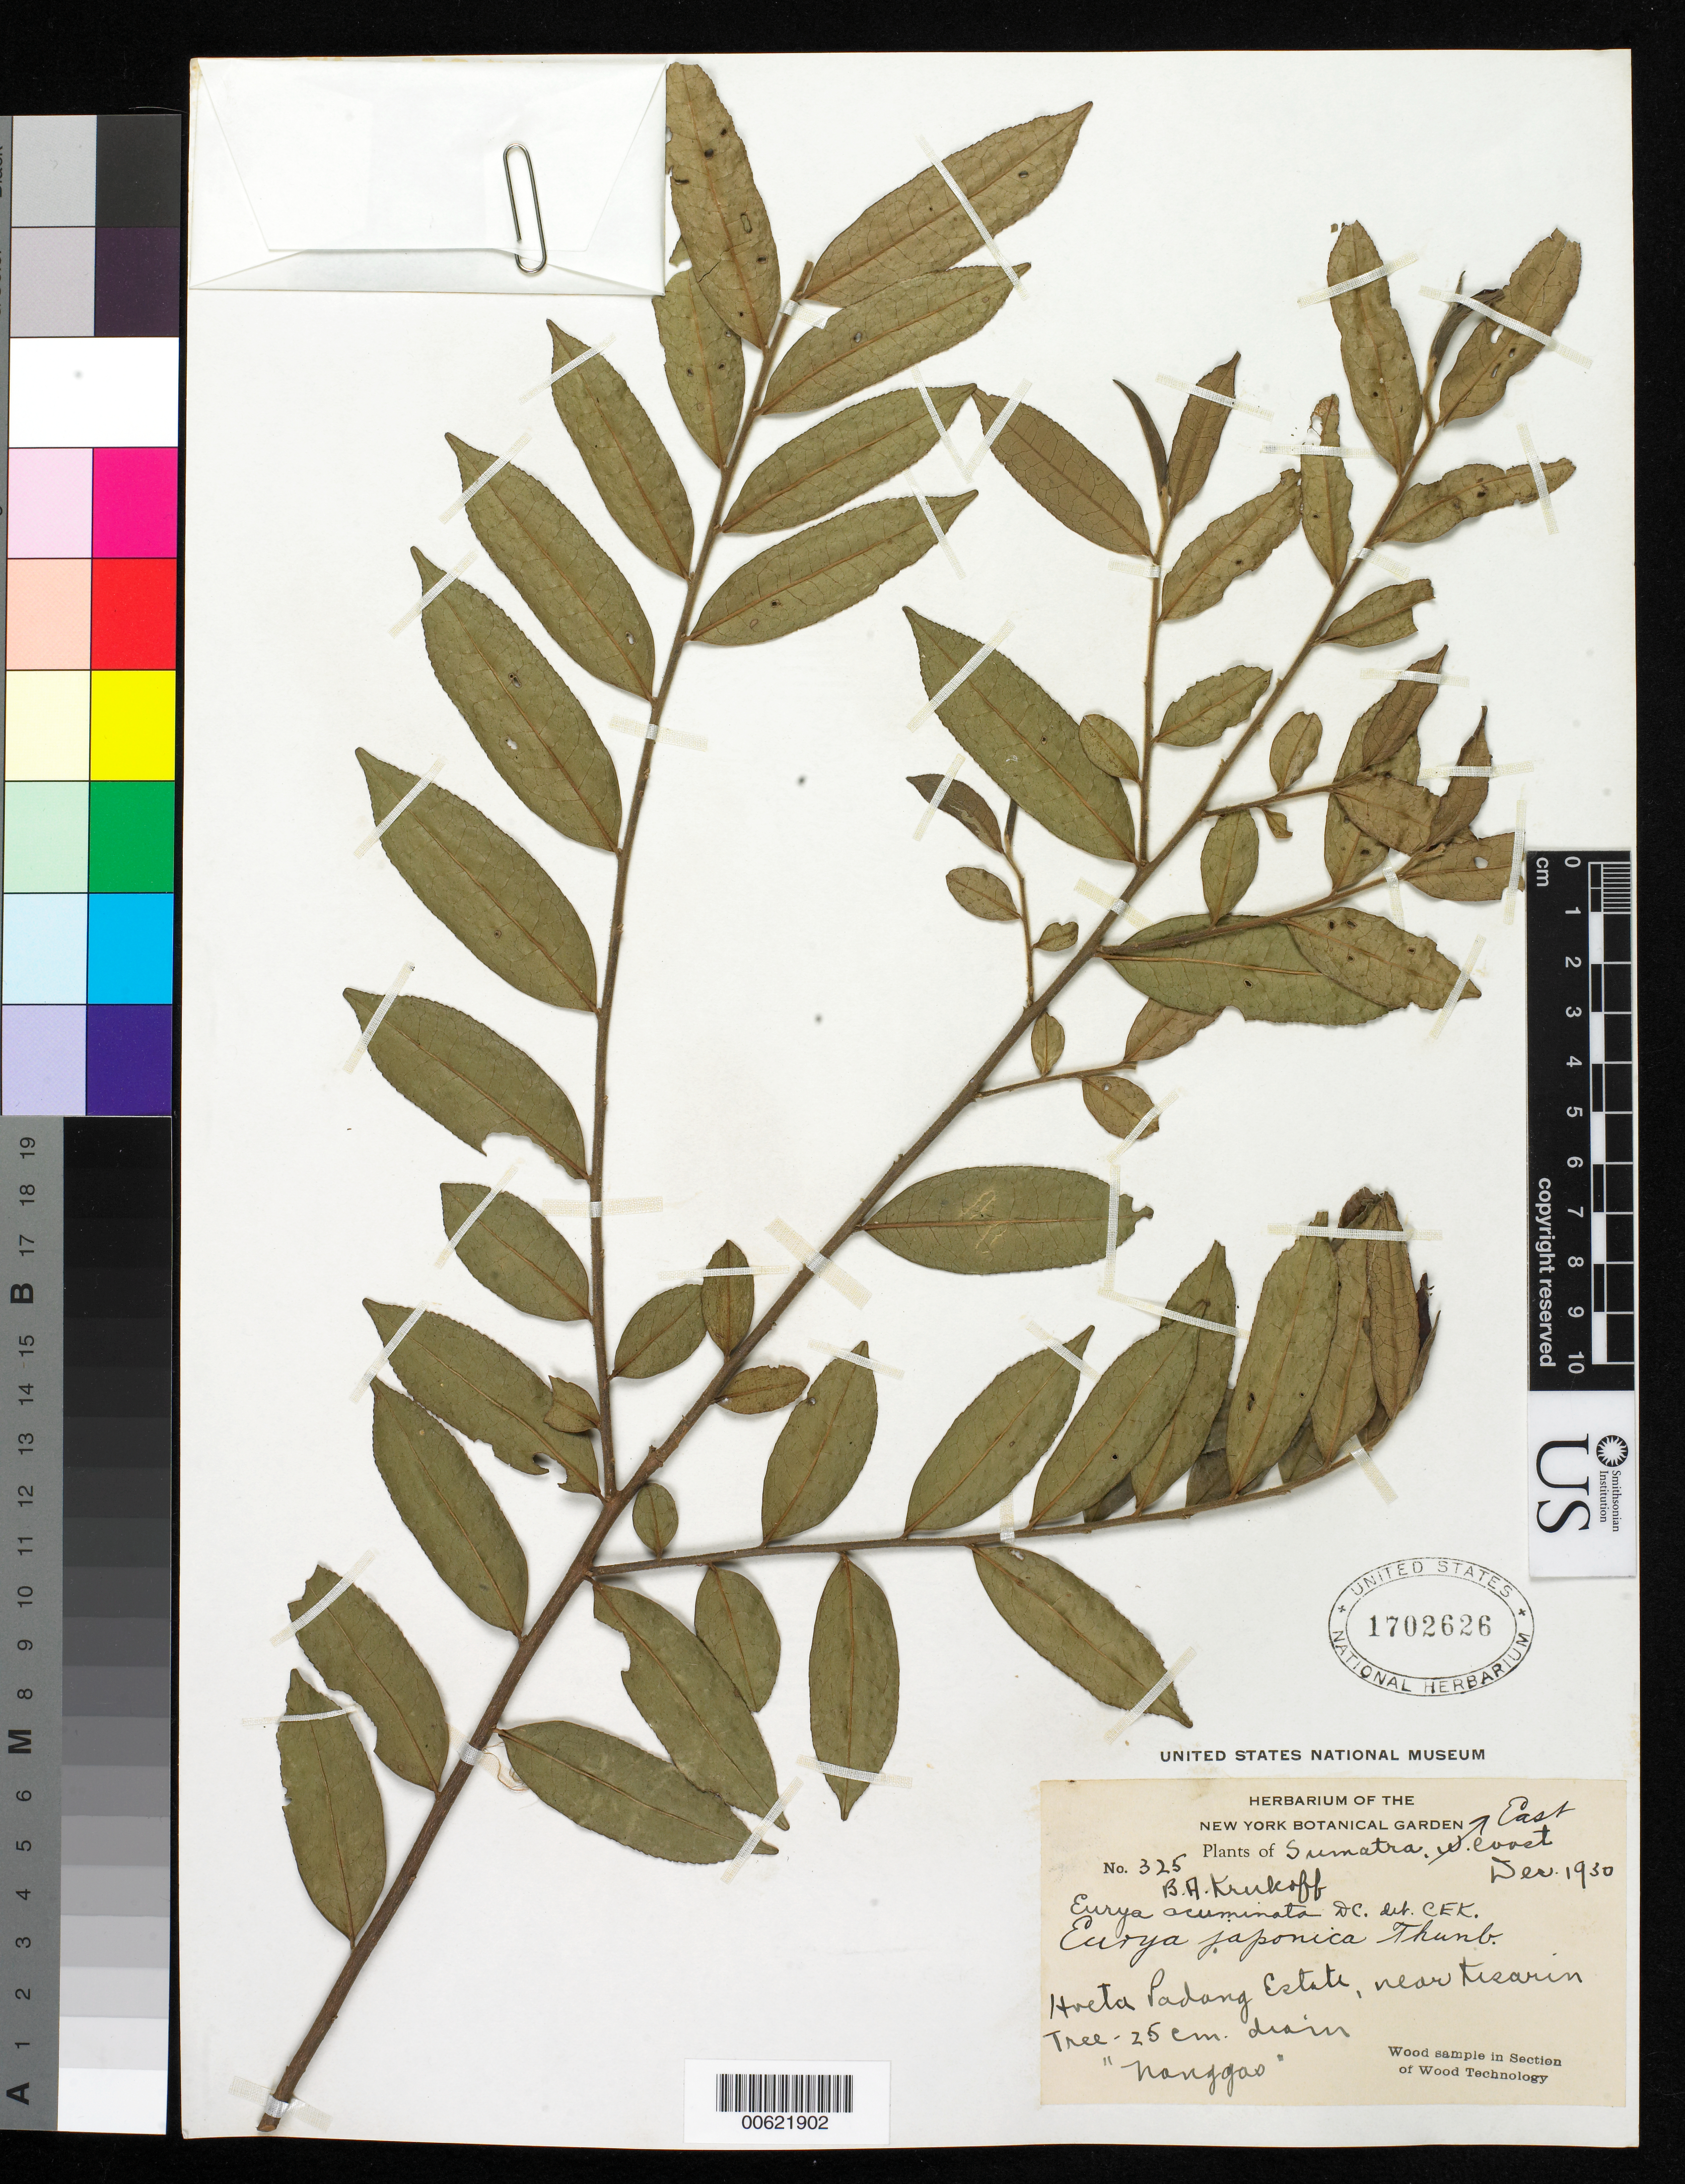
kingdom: Plantae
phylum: Tracheophyta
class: Magnoliopsida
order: Ericales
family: Pentaphylacaceae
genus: Eurya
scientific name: Eurya acuminata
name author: DC.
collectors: B. A. Krukoff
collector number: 325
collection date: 1930-12-01/1930-12-31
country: Indonesia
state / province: Sumatra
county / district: Sumatera Utara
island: Sumatra I.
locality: (East Coast) Hoeta Padang Estate, near Kisarin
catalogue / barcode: US 1702626